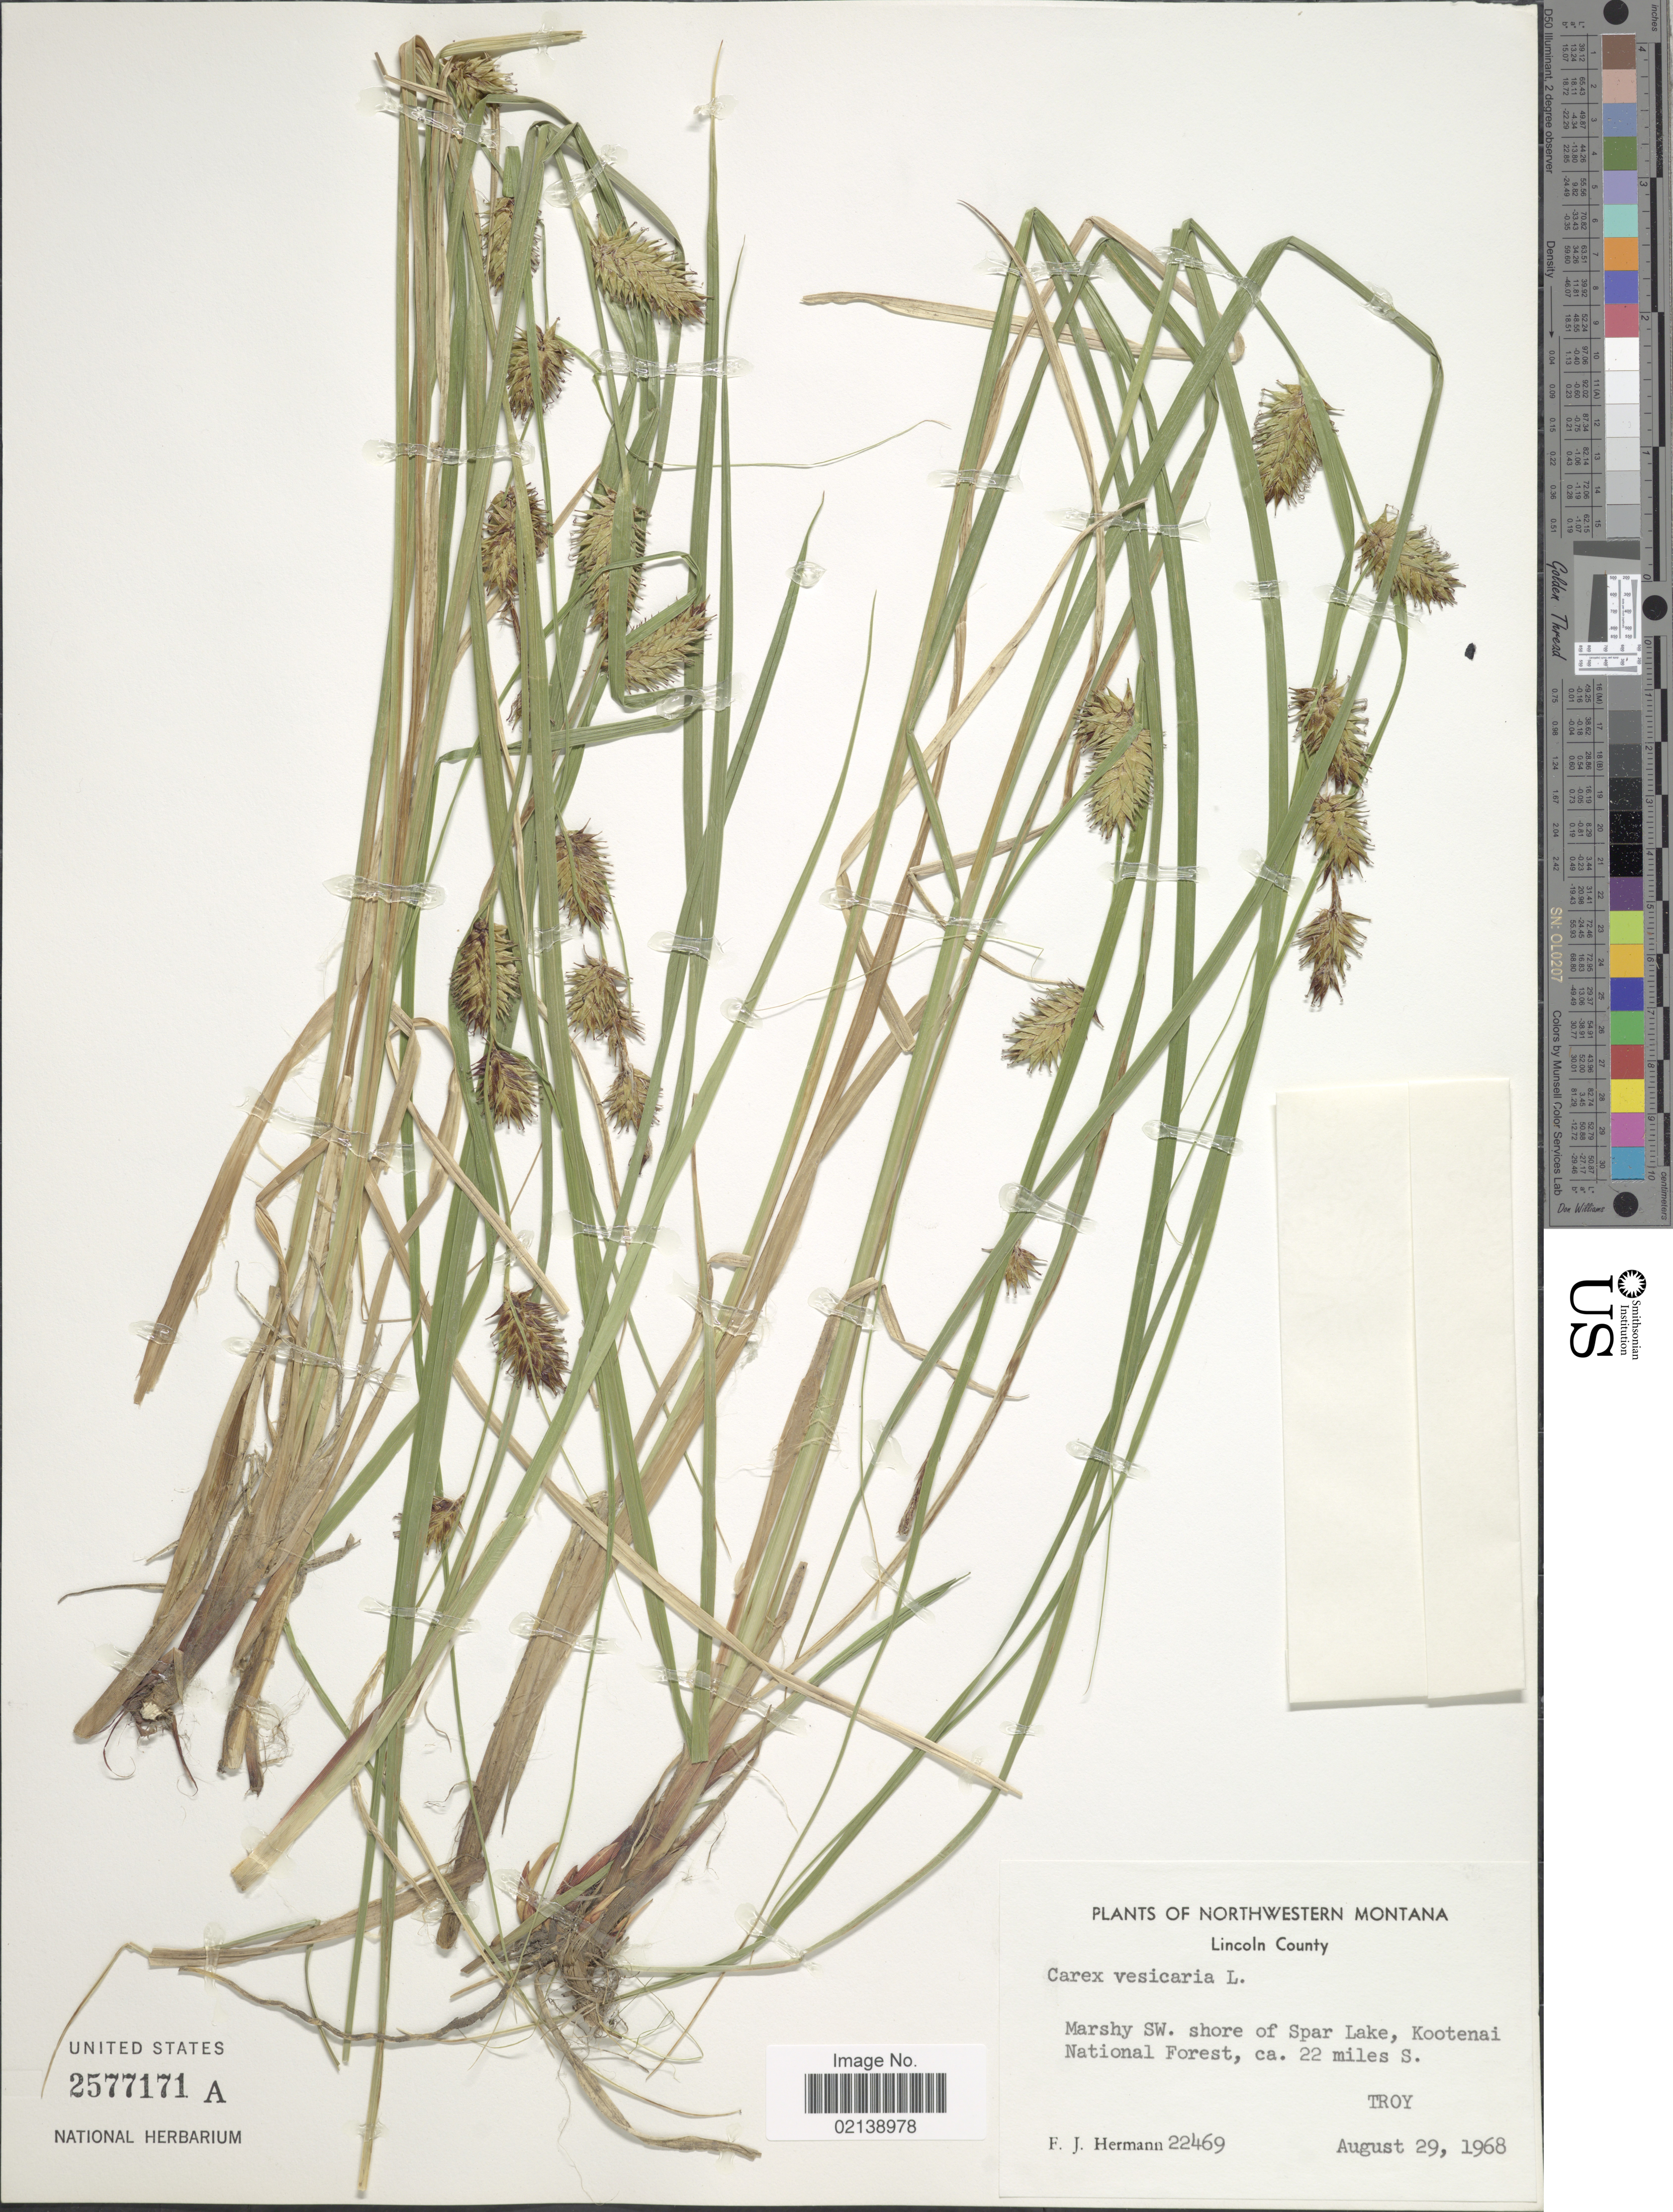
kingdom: Plantae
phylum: Tracheophyta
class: Liliopsida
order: Poales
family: Cyperaceae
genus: Carex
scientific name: Carex vesicaria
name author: L.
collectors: F. J. Hermann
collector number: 22469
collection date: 1968-08-29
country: United States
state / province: Montana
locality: Northwestern Montana, Lincoln County, Marshy SW shore of Spar Lake, Kootenai National Forest, ca. 22 miles S. Troy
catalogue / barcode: US 2577171A